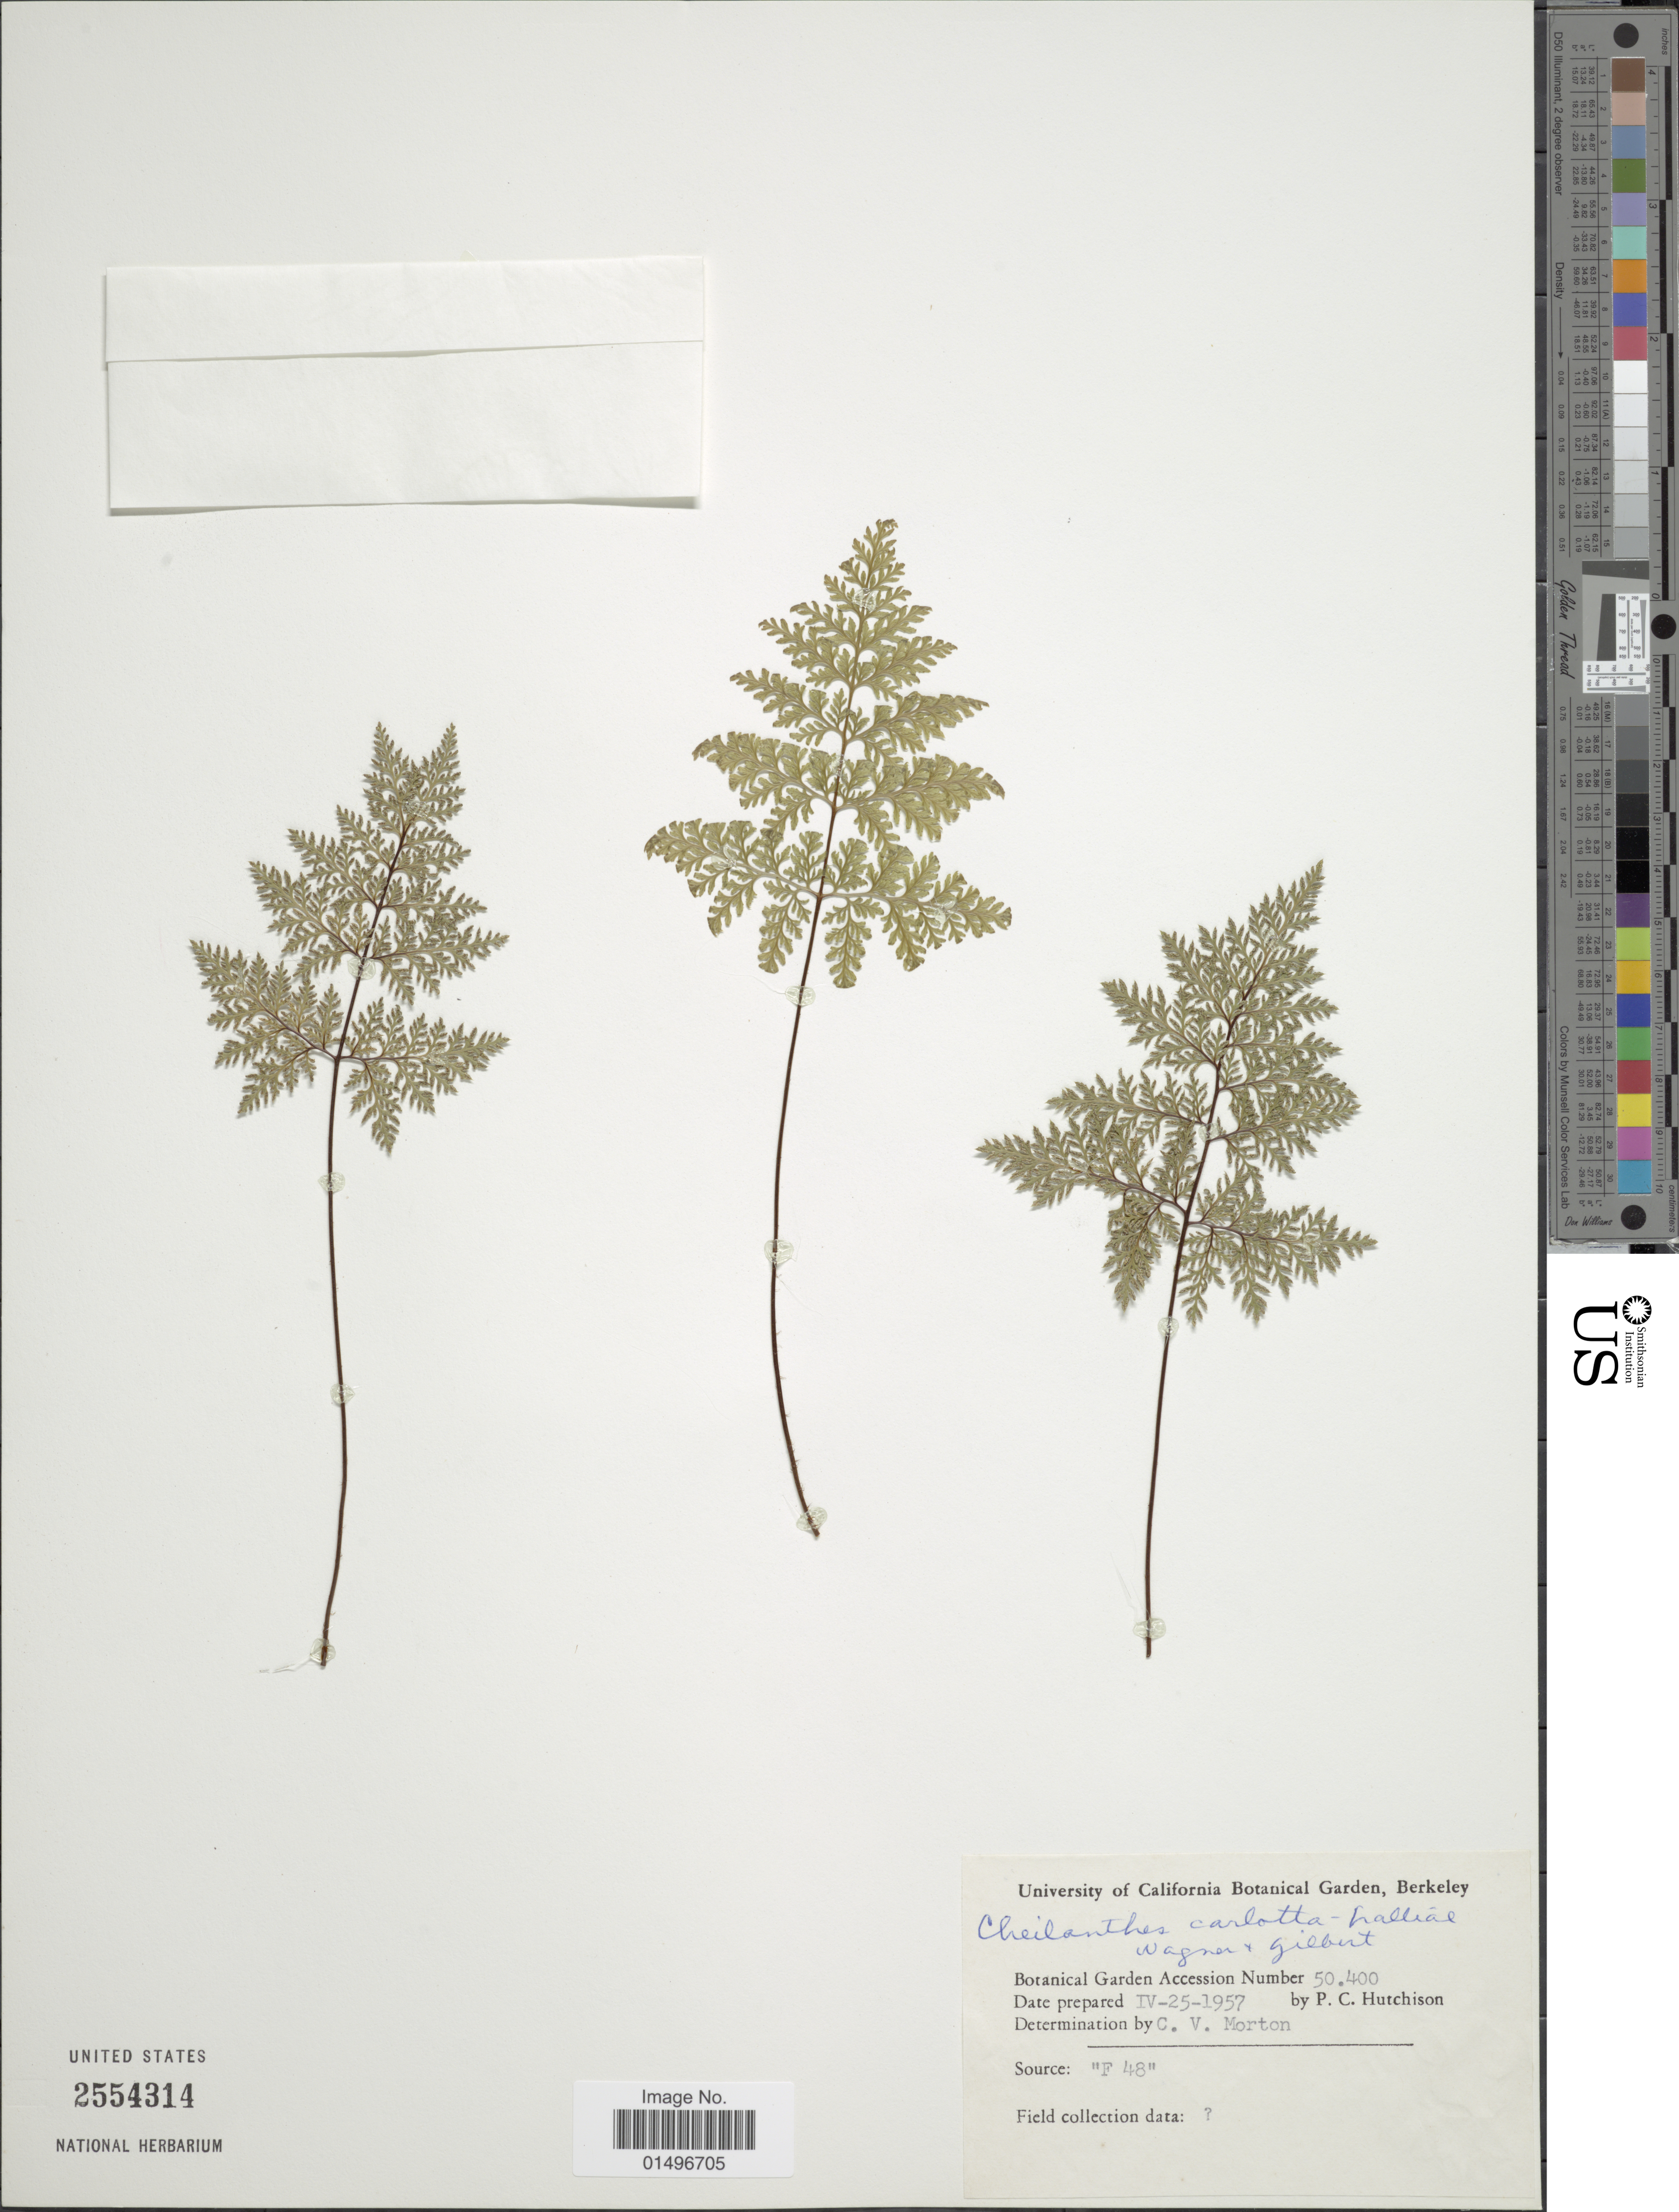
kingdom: Plantae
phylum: Tracheophyta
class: Polypodiopsida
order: Polypodiales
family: Pteridaceae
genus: Aspidotis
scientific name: Aspidotis carlotta-halliae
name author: (W.H. Wagner & Gilbert) Lellinger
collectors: P. C. Hutchison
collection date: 1957-04-25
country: United States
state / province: California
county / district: Alameda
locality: University of California Botanical Garden, Berkeley.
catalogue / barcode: US 2554314